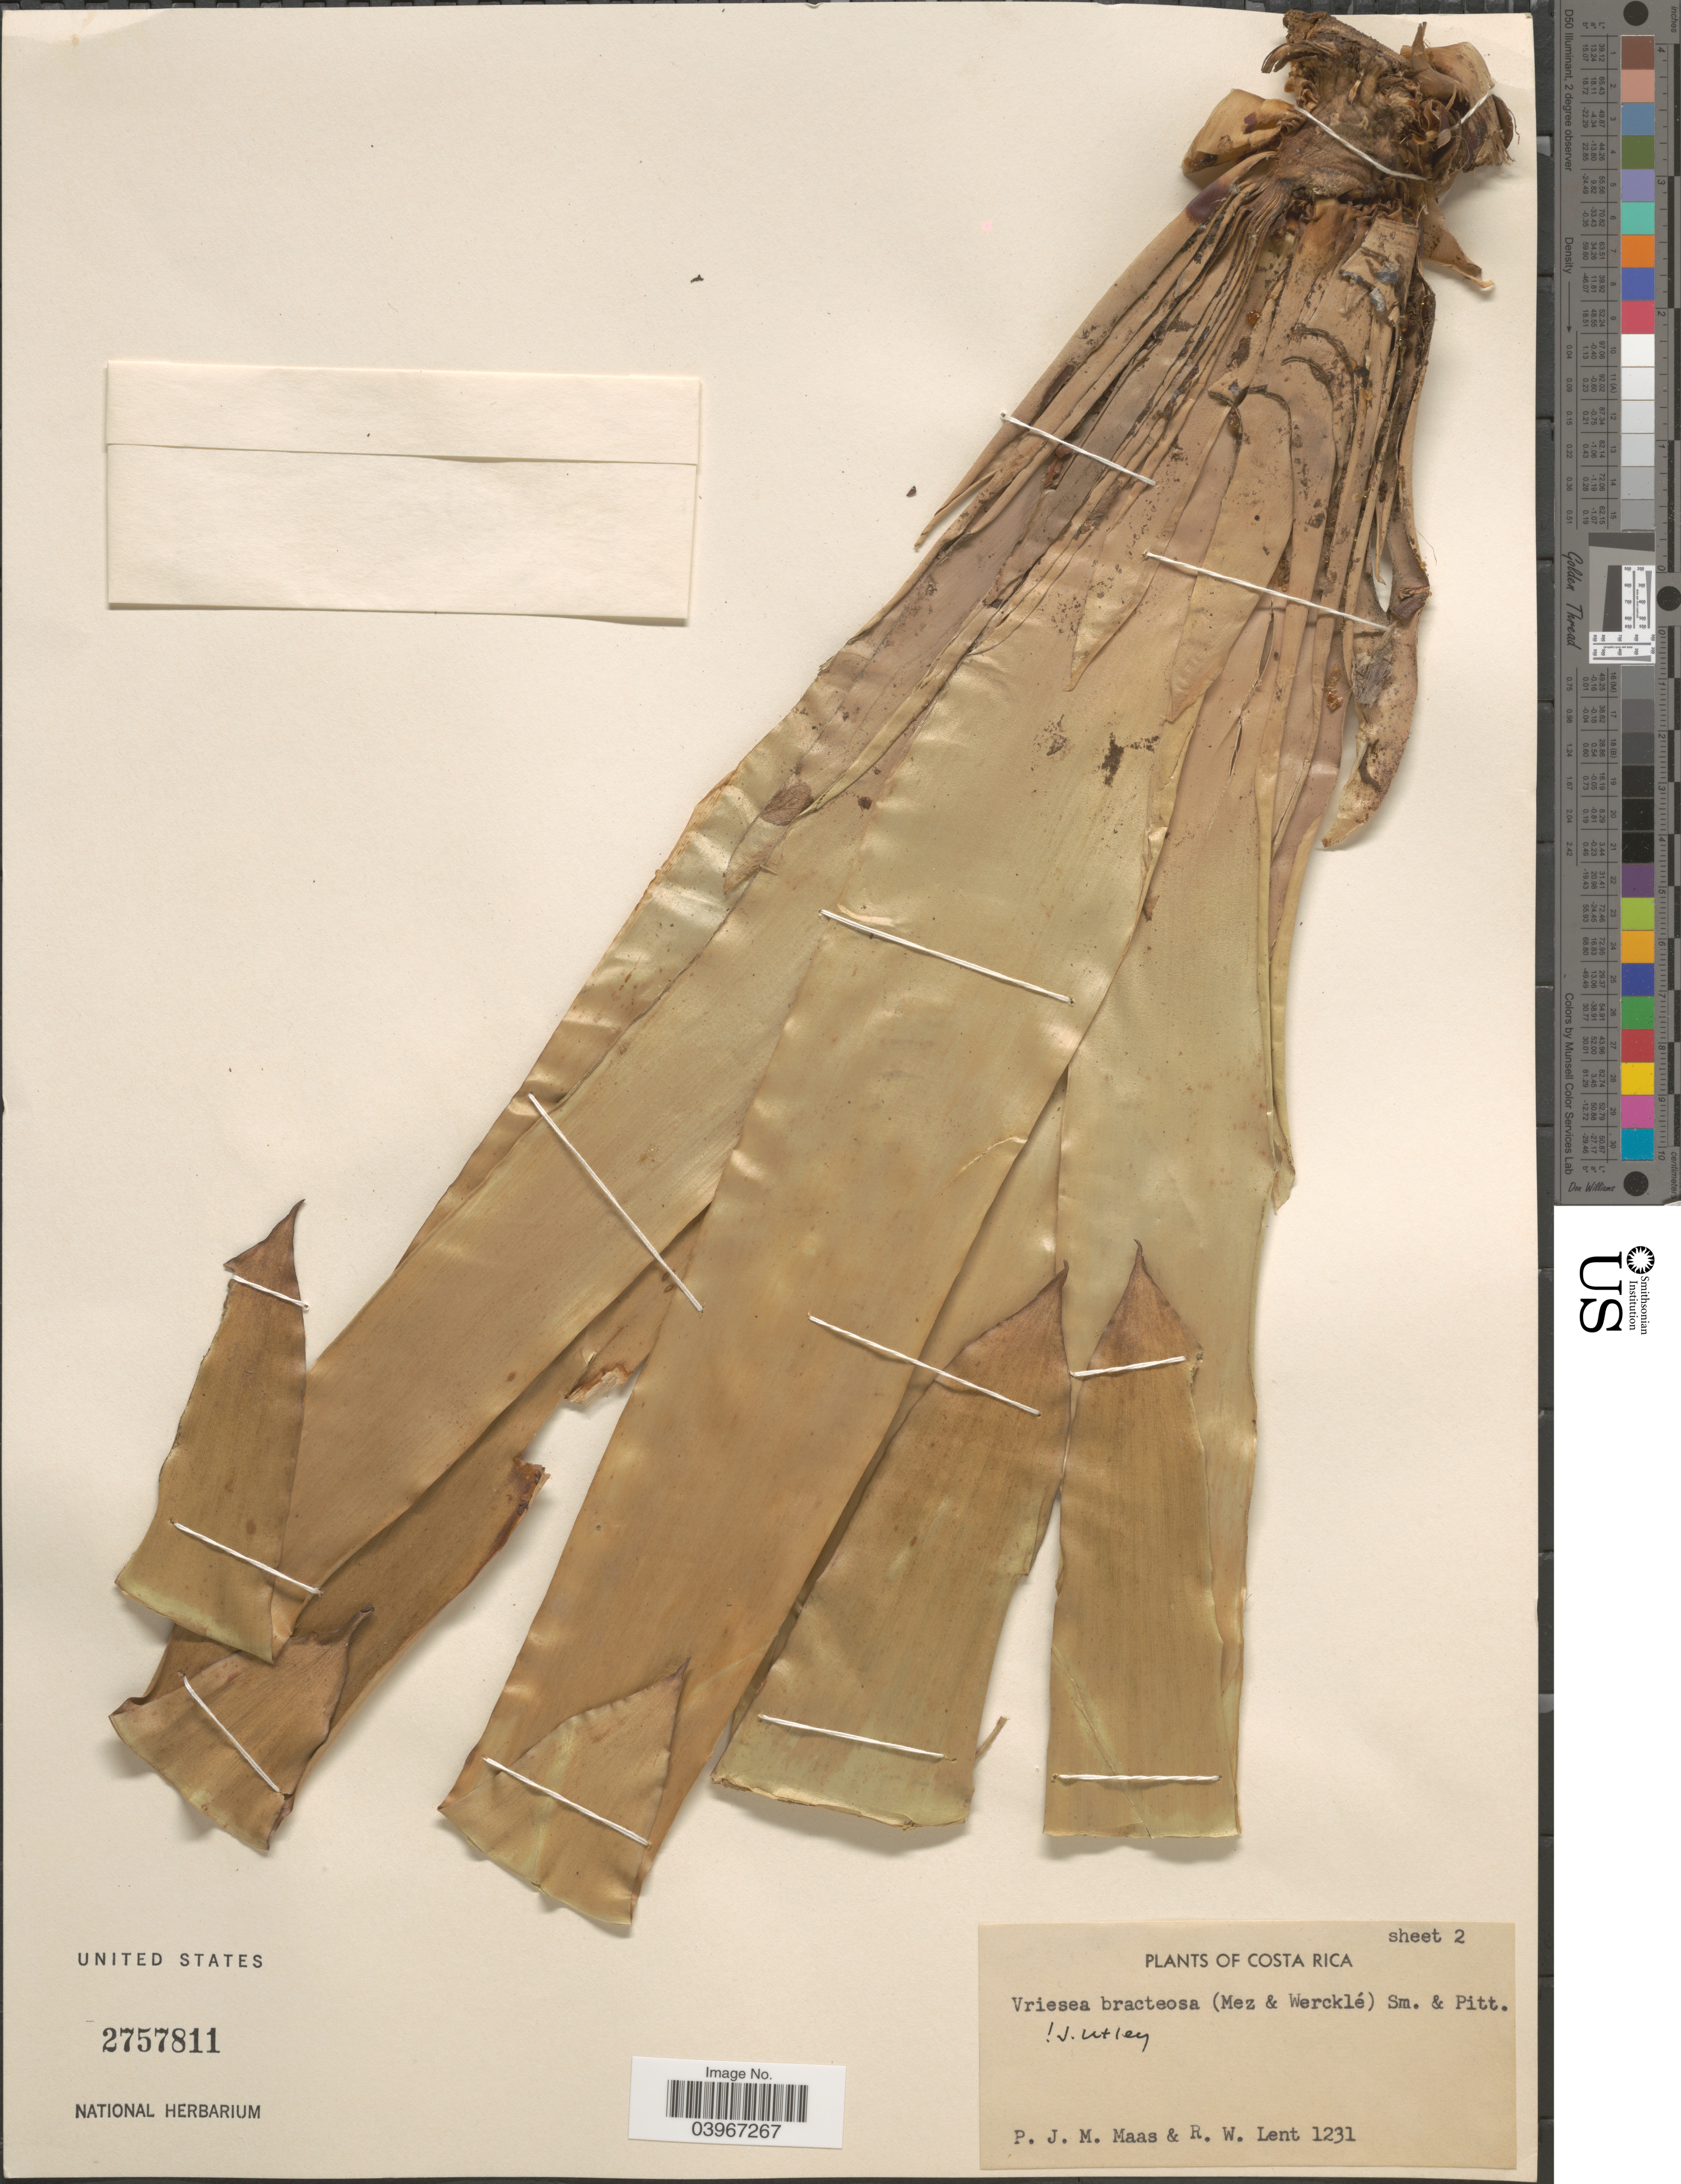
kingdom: Plantae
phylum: Tracheophyta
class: Liliopsida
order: Poales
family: Bromeliaceae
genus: Werauhia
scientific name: Werauhia bracteosa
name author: (Mez & Wercklé) J.R. Grant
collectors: P. Maas & R. W. Lent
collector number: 1231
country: Costa Rica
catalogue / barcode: US 2757811